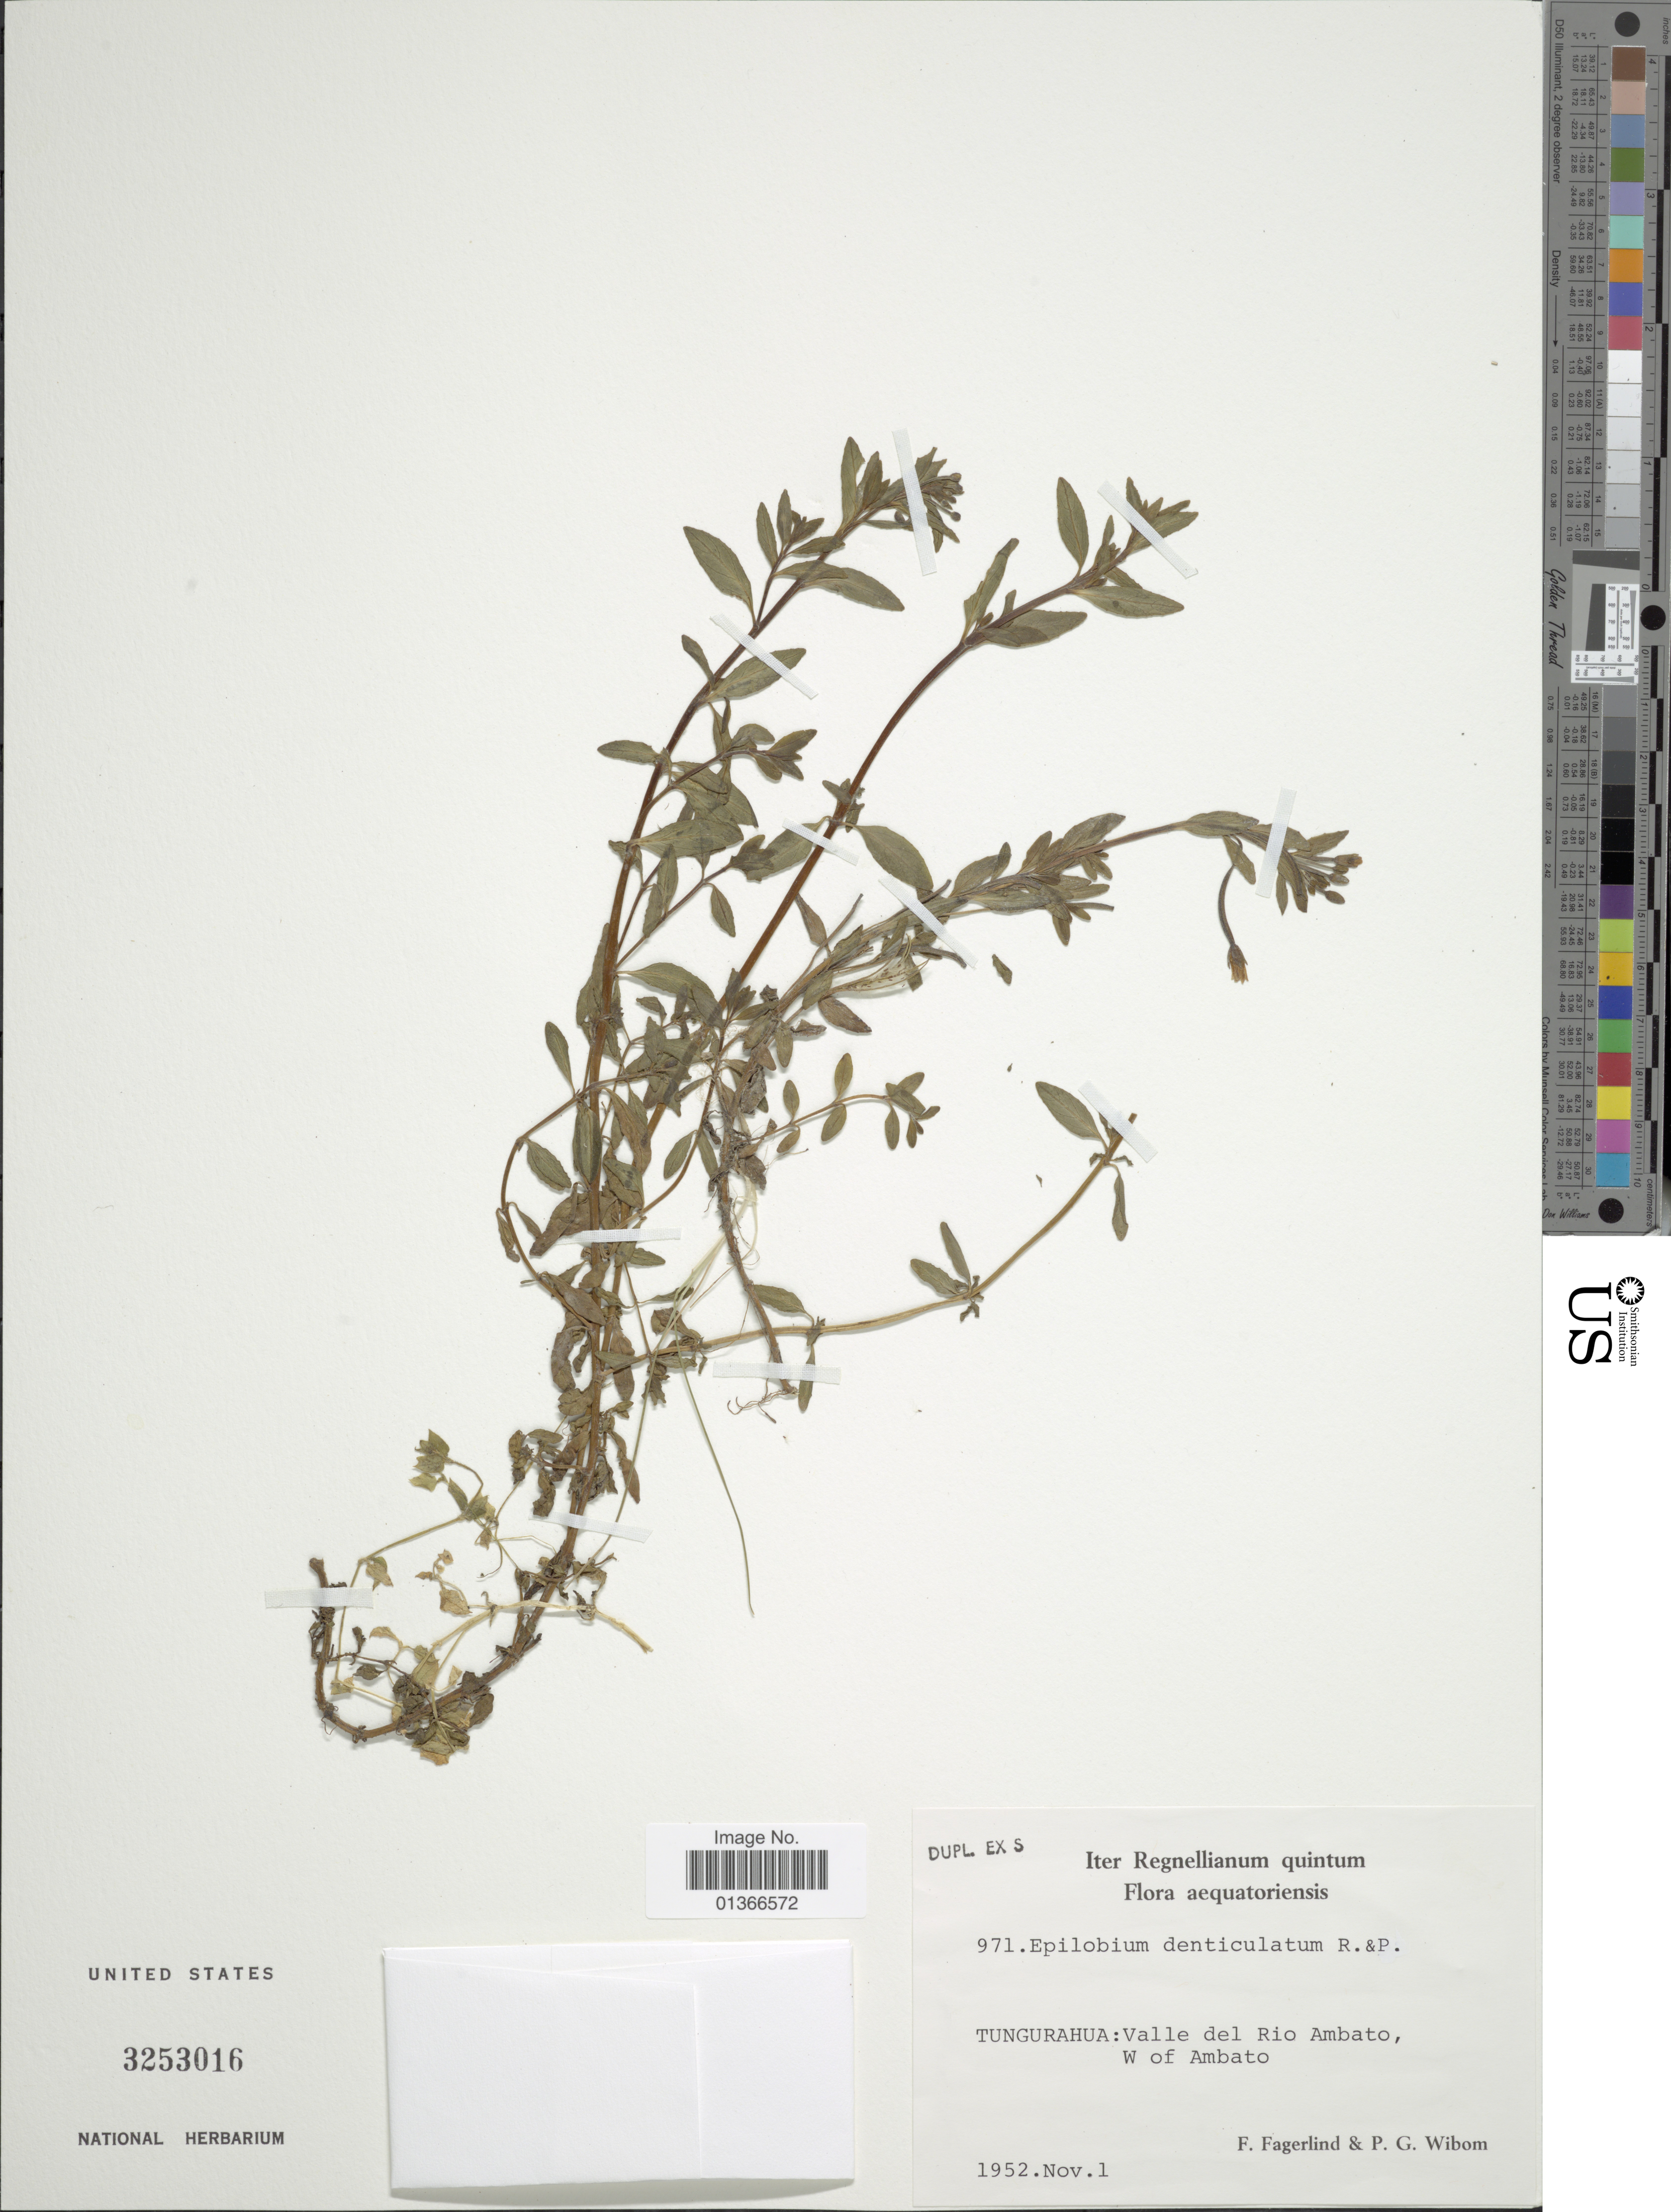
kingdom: Plantae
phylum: Tracheophyta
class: Magnoliopsida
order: Myrtales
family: Onagraceae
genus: Epilobium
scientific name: Epilobium denticulatum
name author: Ruiz & Pav.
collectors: F. Fagerlind & P. Wibom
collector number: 971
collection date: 1952-11-01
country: Ecuador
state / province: Tungurahua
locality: Valle del Rio ambato, W of Ambato.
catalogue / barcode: US 3253016